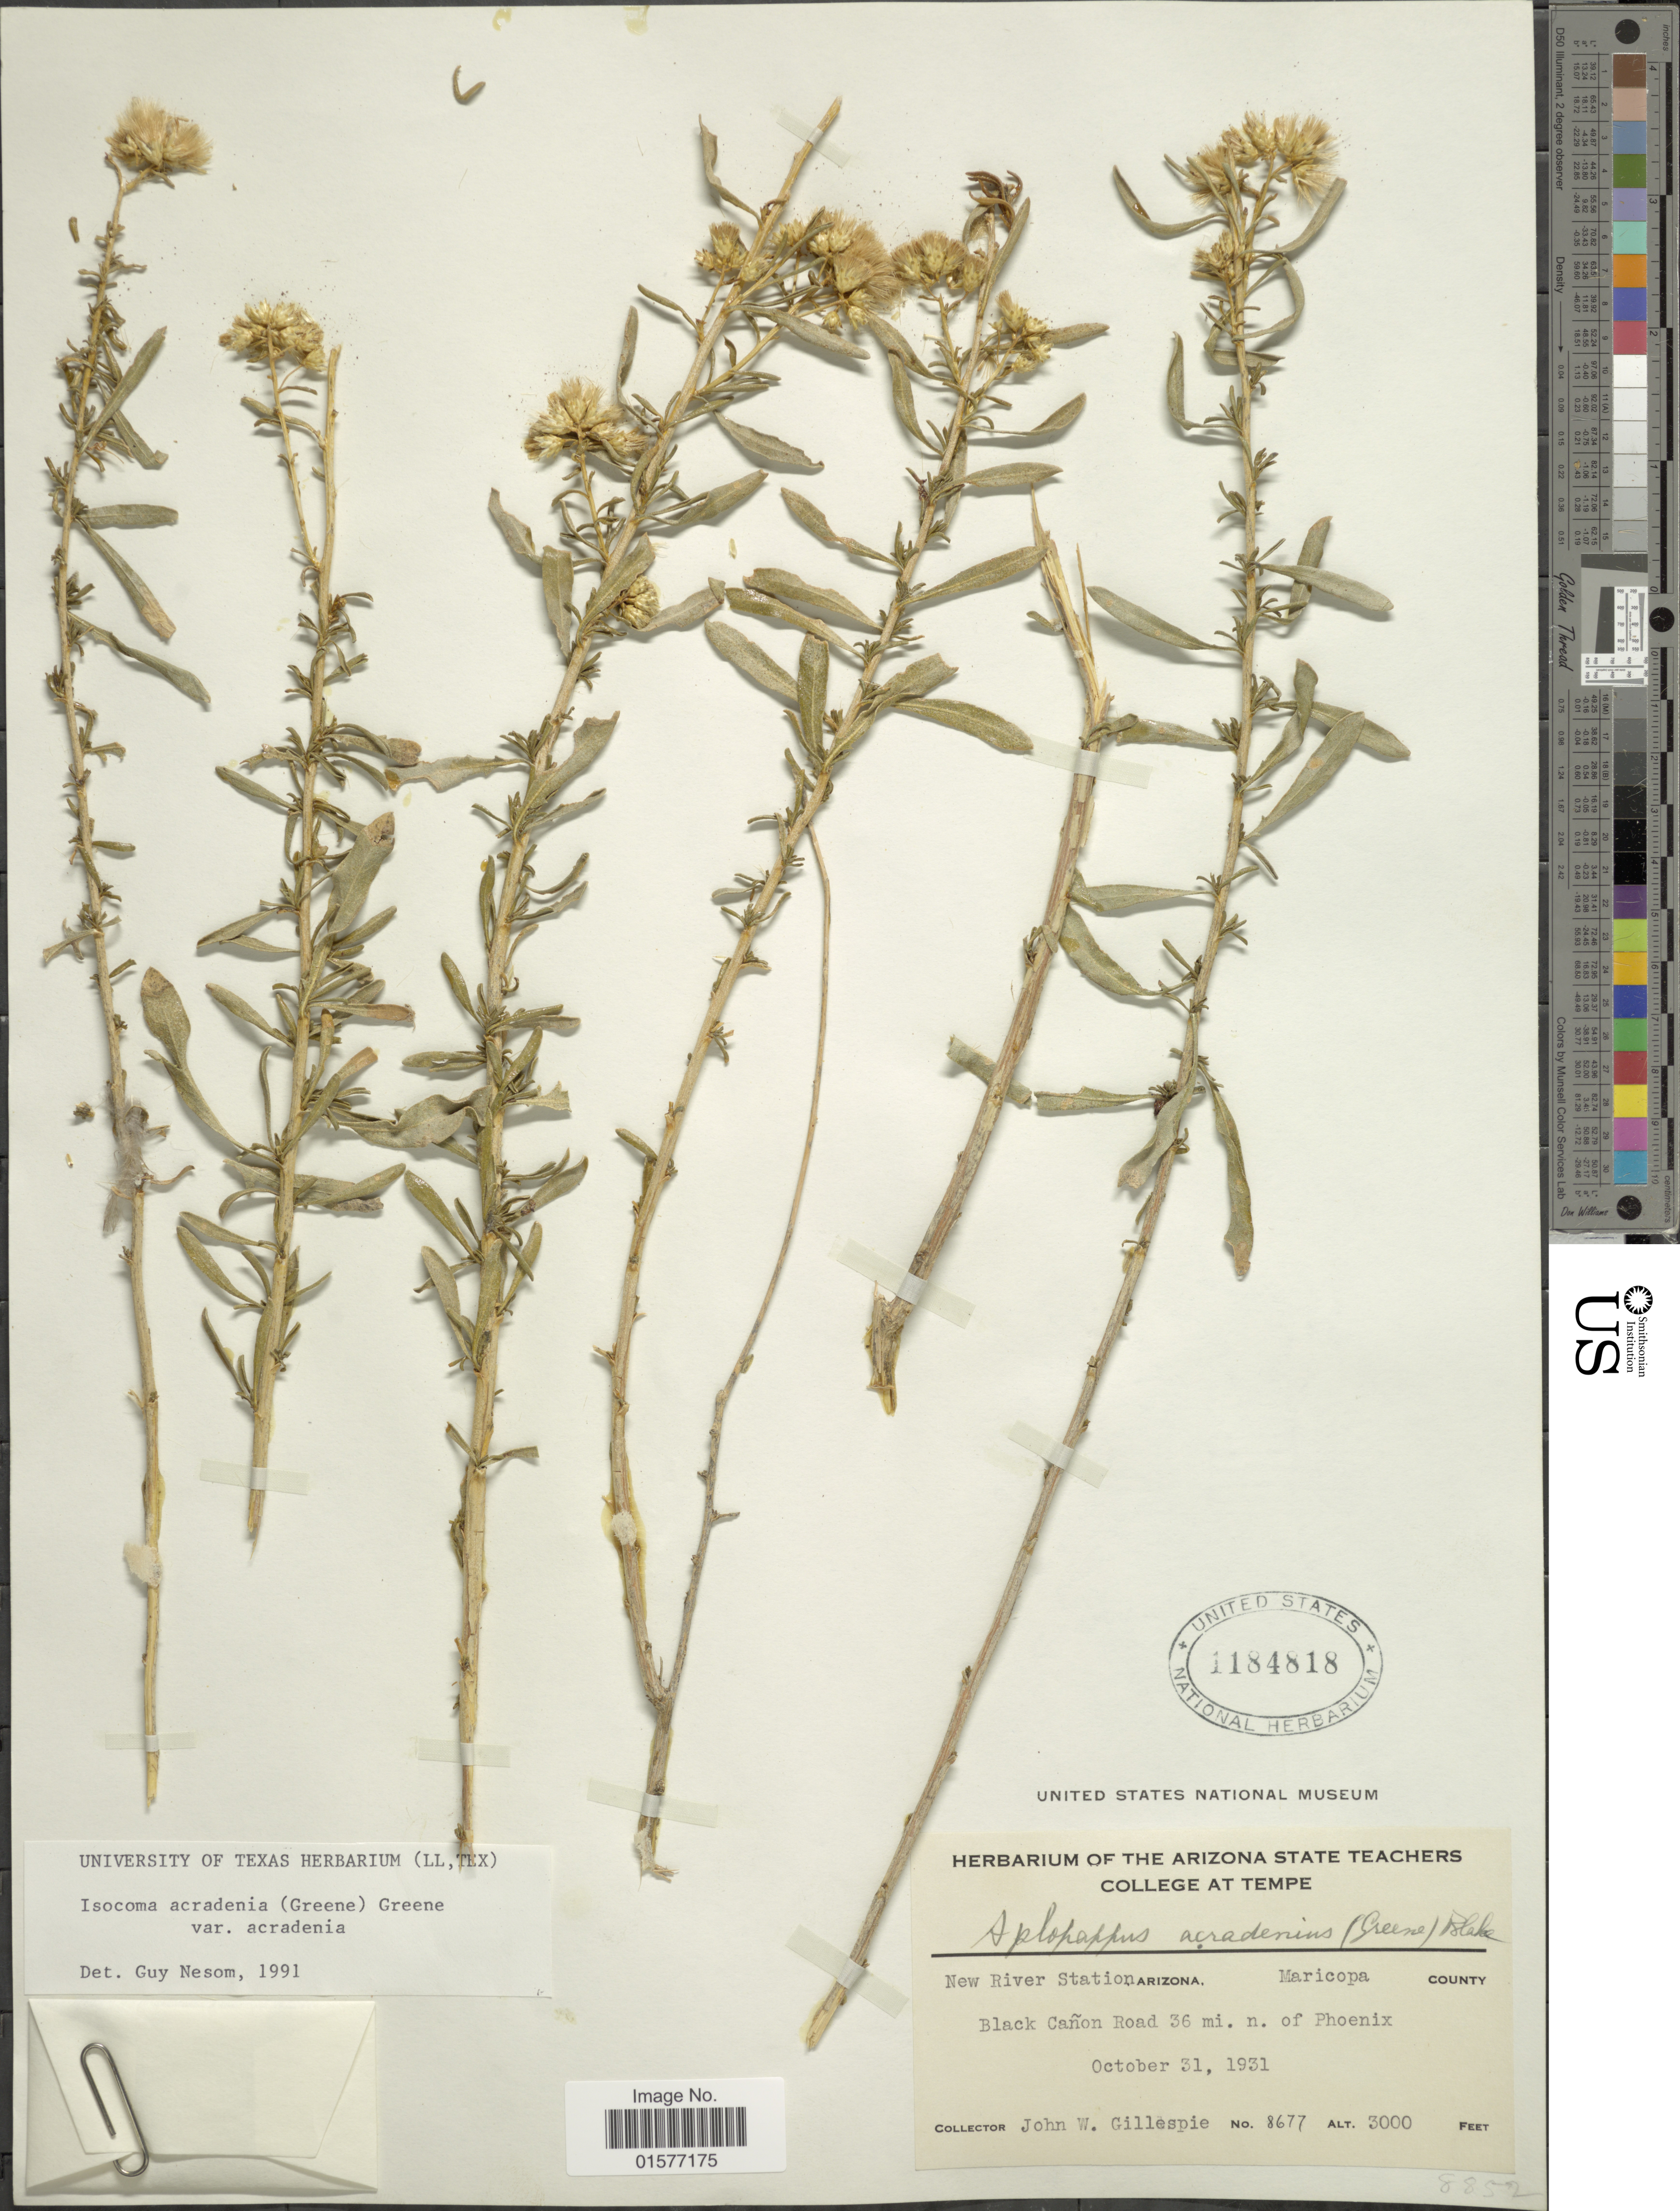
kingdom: Plantae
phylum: Tracheophyta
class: Magnoliopsida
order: Asterales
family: Asteraceae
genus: Isocoma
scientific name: Isocoma acradenia var. acradenia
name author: (Greene) Greene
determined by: Urbatsch, Lowell E., Curator (LSU), Louisiana State University (UNITED STATES)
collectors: J. W. Gillespie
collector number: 8677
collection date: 1931-10-31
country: United States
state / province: Arizona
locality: New River Station, Maricopa County, Black Canon Road 36 mi. n. of Phoenix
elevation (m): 914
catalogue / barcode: US 1184818